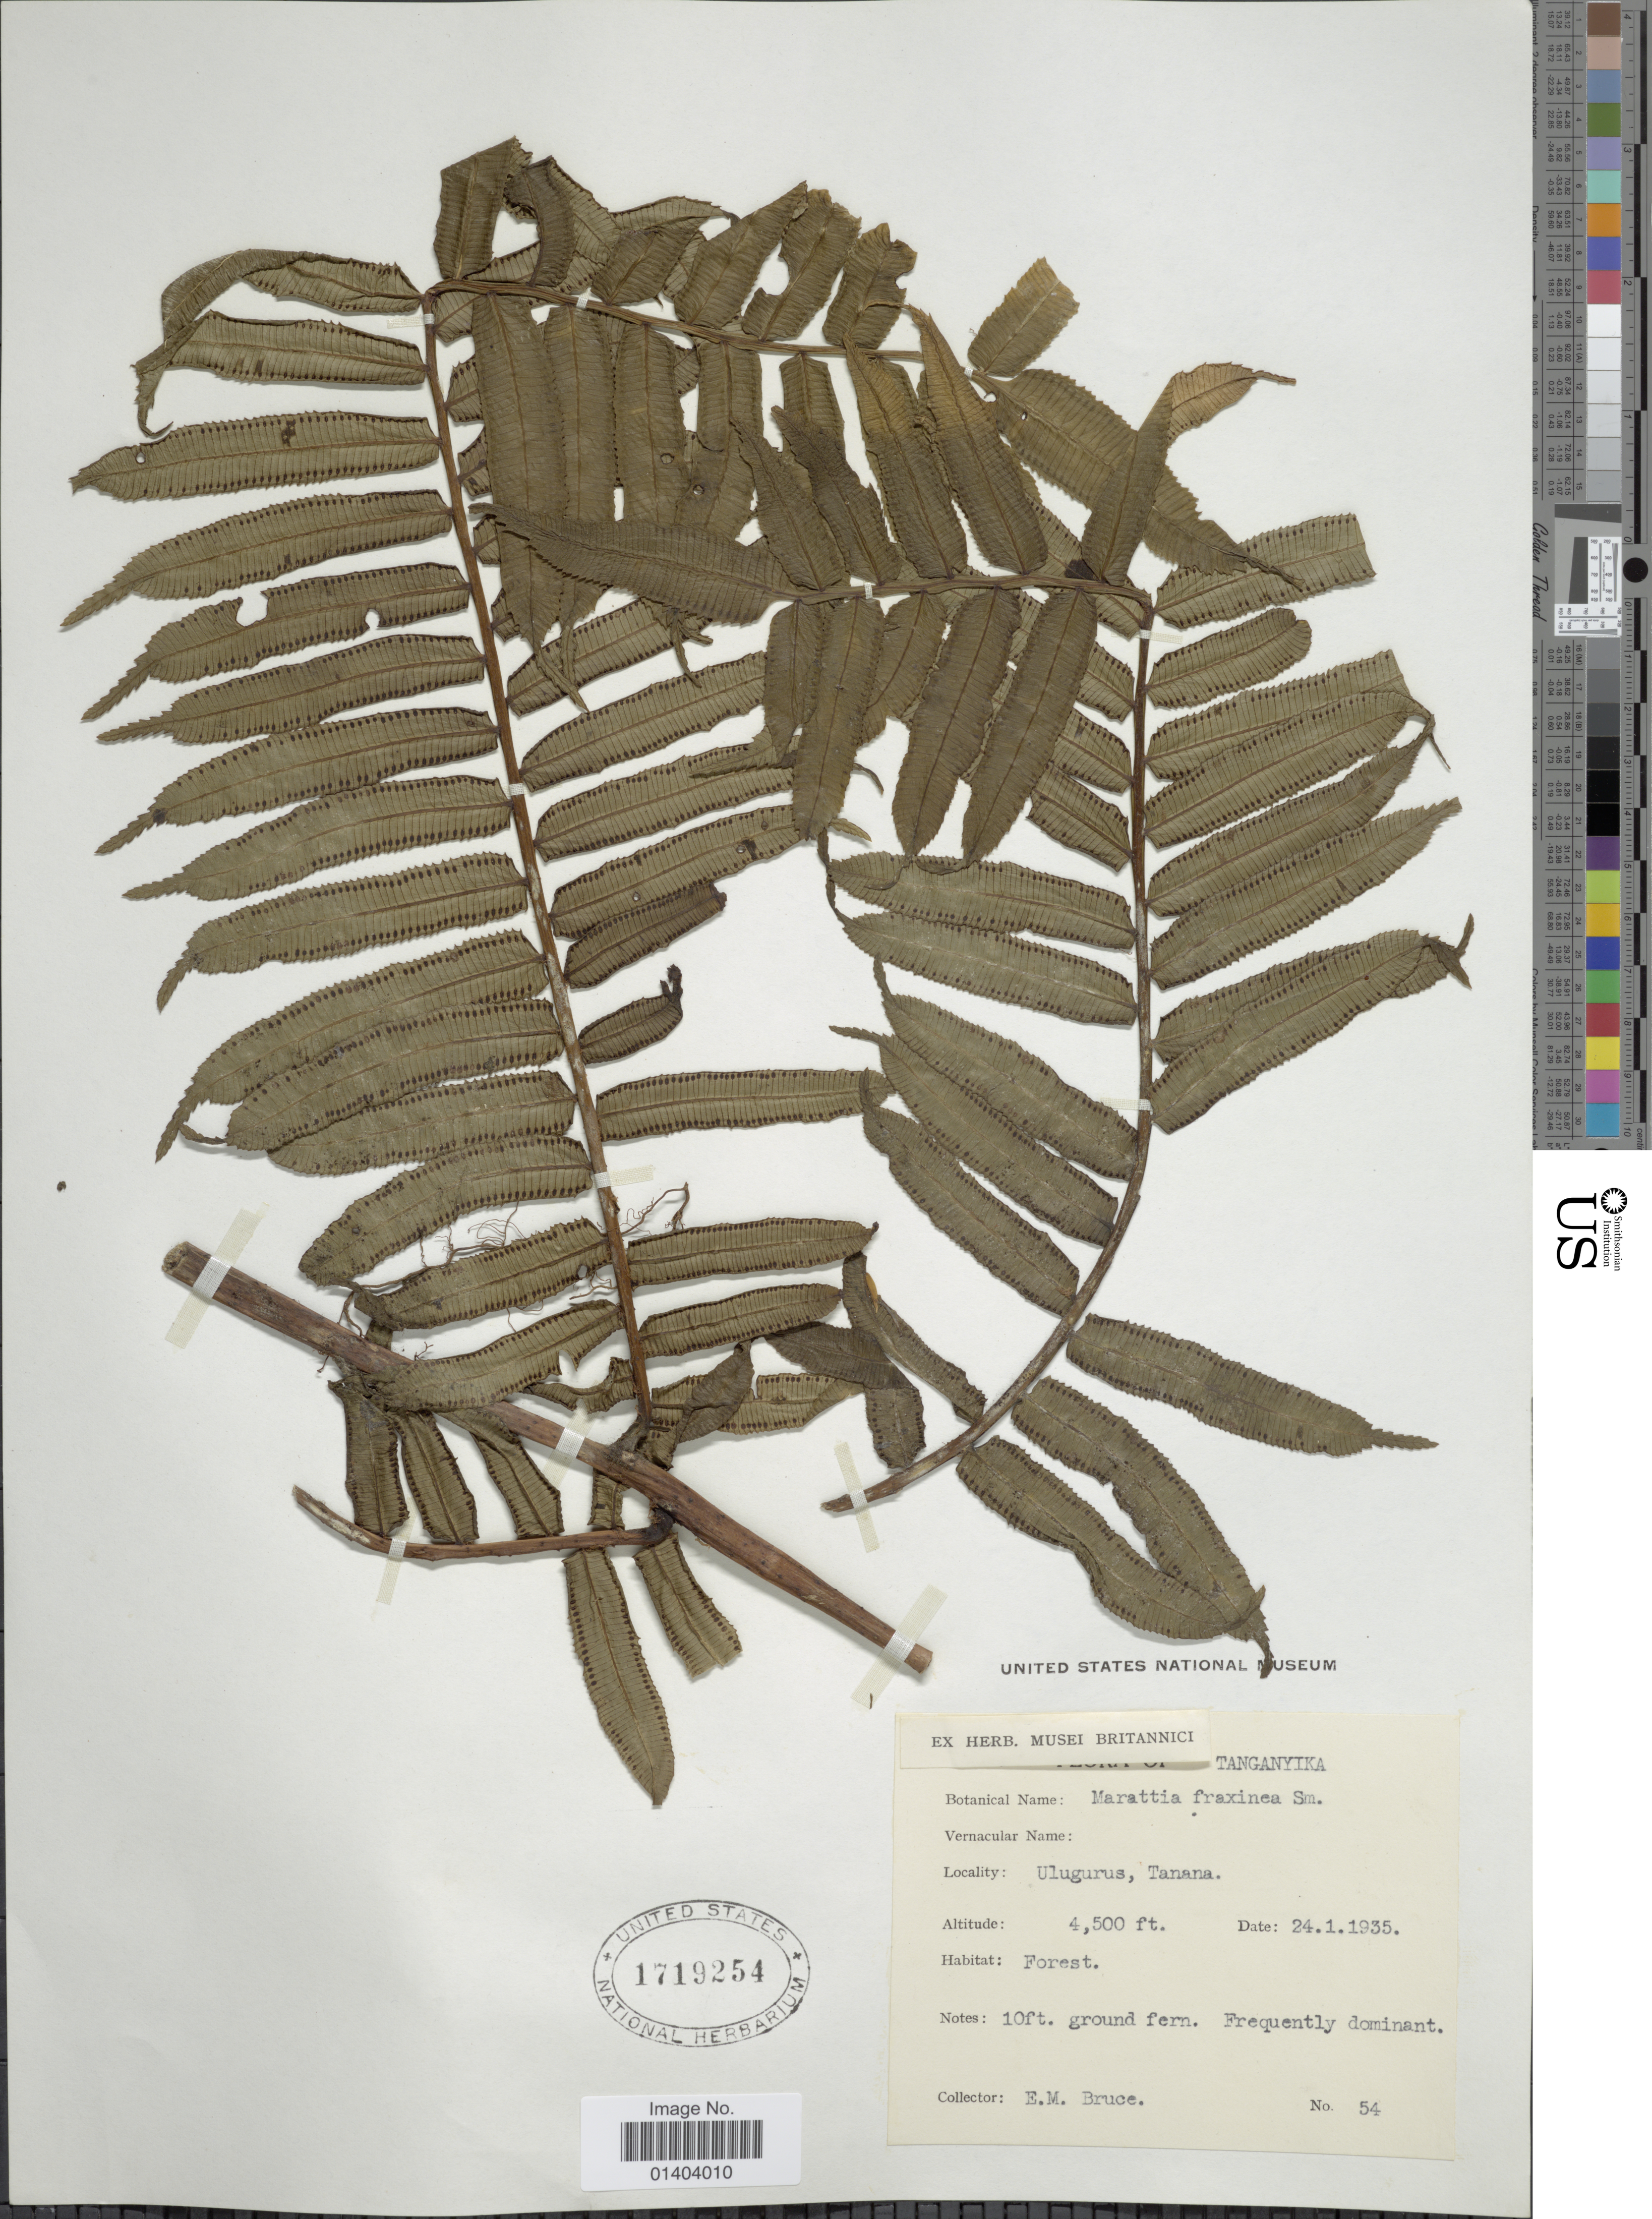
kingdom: Plantae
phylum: Tracheophyta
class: Polypodiopsida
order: Marattiales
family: Marattiaceae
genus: Ptisana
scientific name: Ptisana fraxinea var. salicifolia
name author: (Schrad.) Murdock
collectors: E. Bruce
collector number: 54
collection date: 1935-01-24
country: Tanzania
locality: Tanganyika, Ulugurus, Tanana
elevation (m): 1372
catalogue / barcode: US 1719254